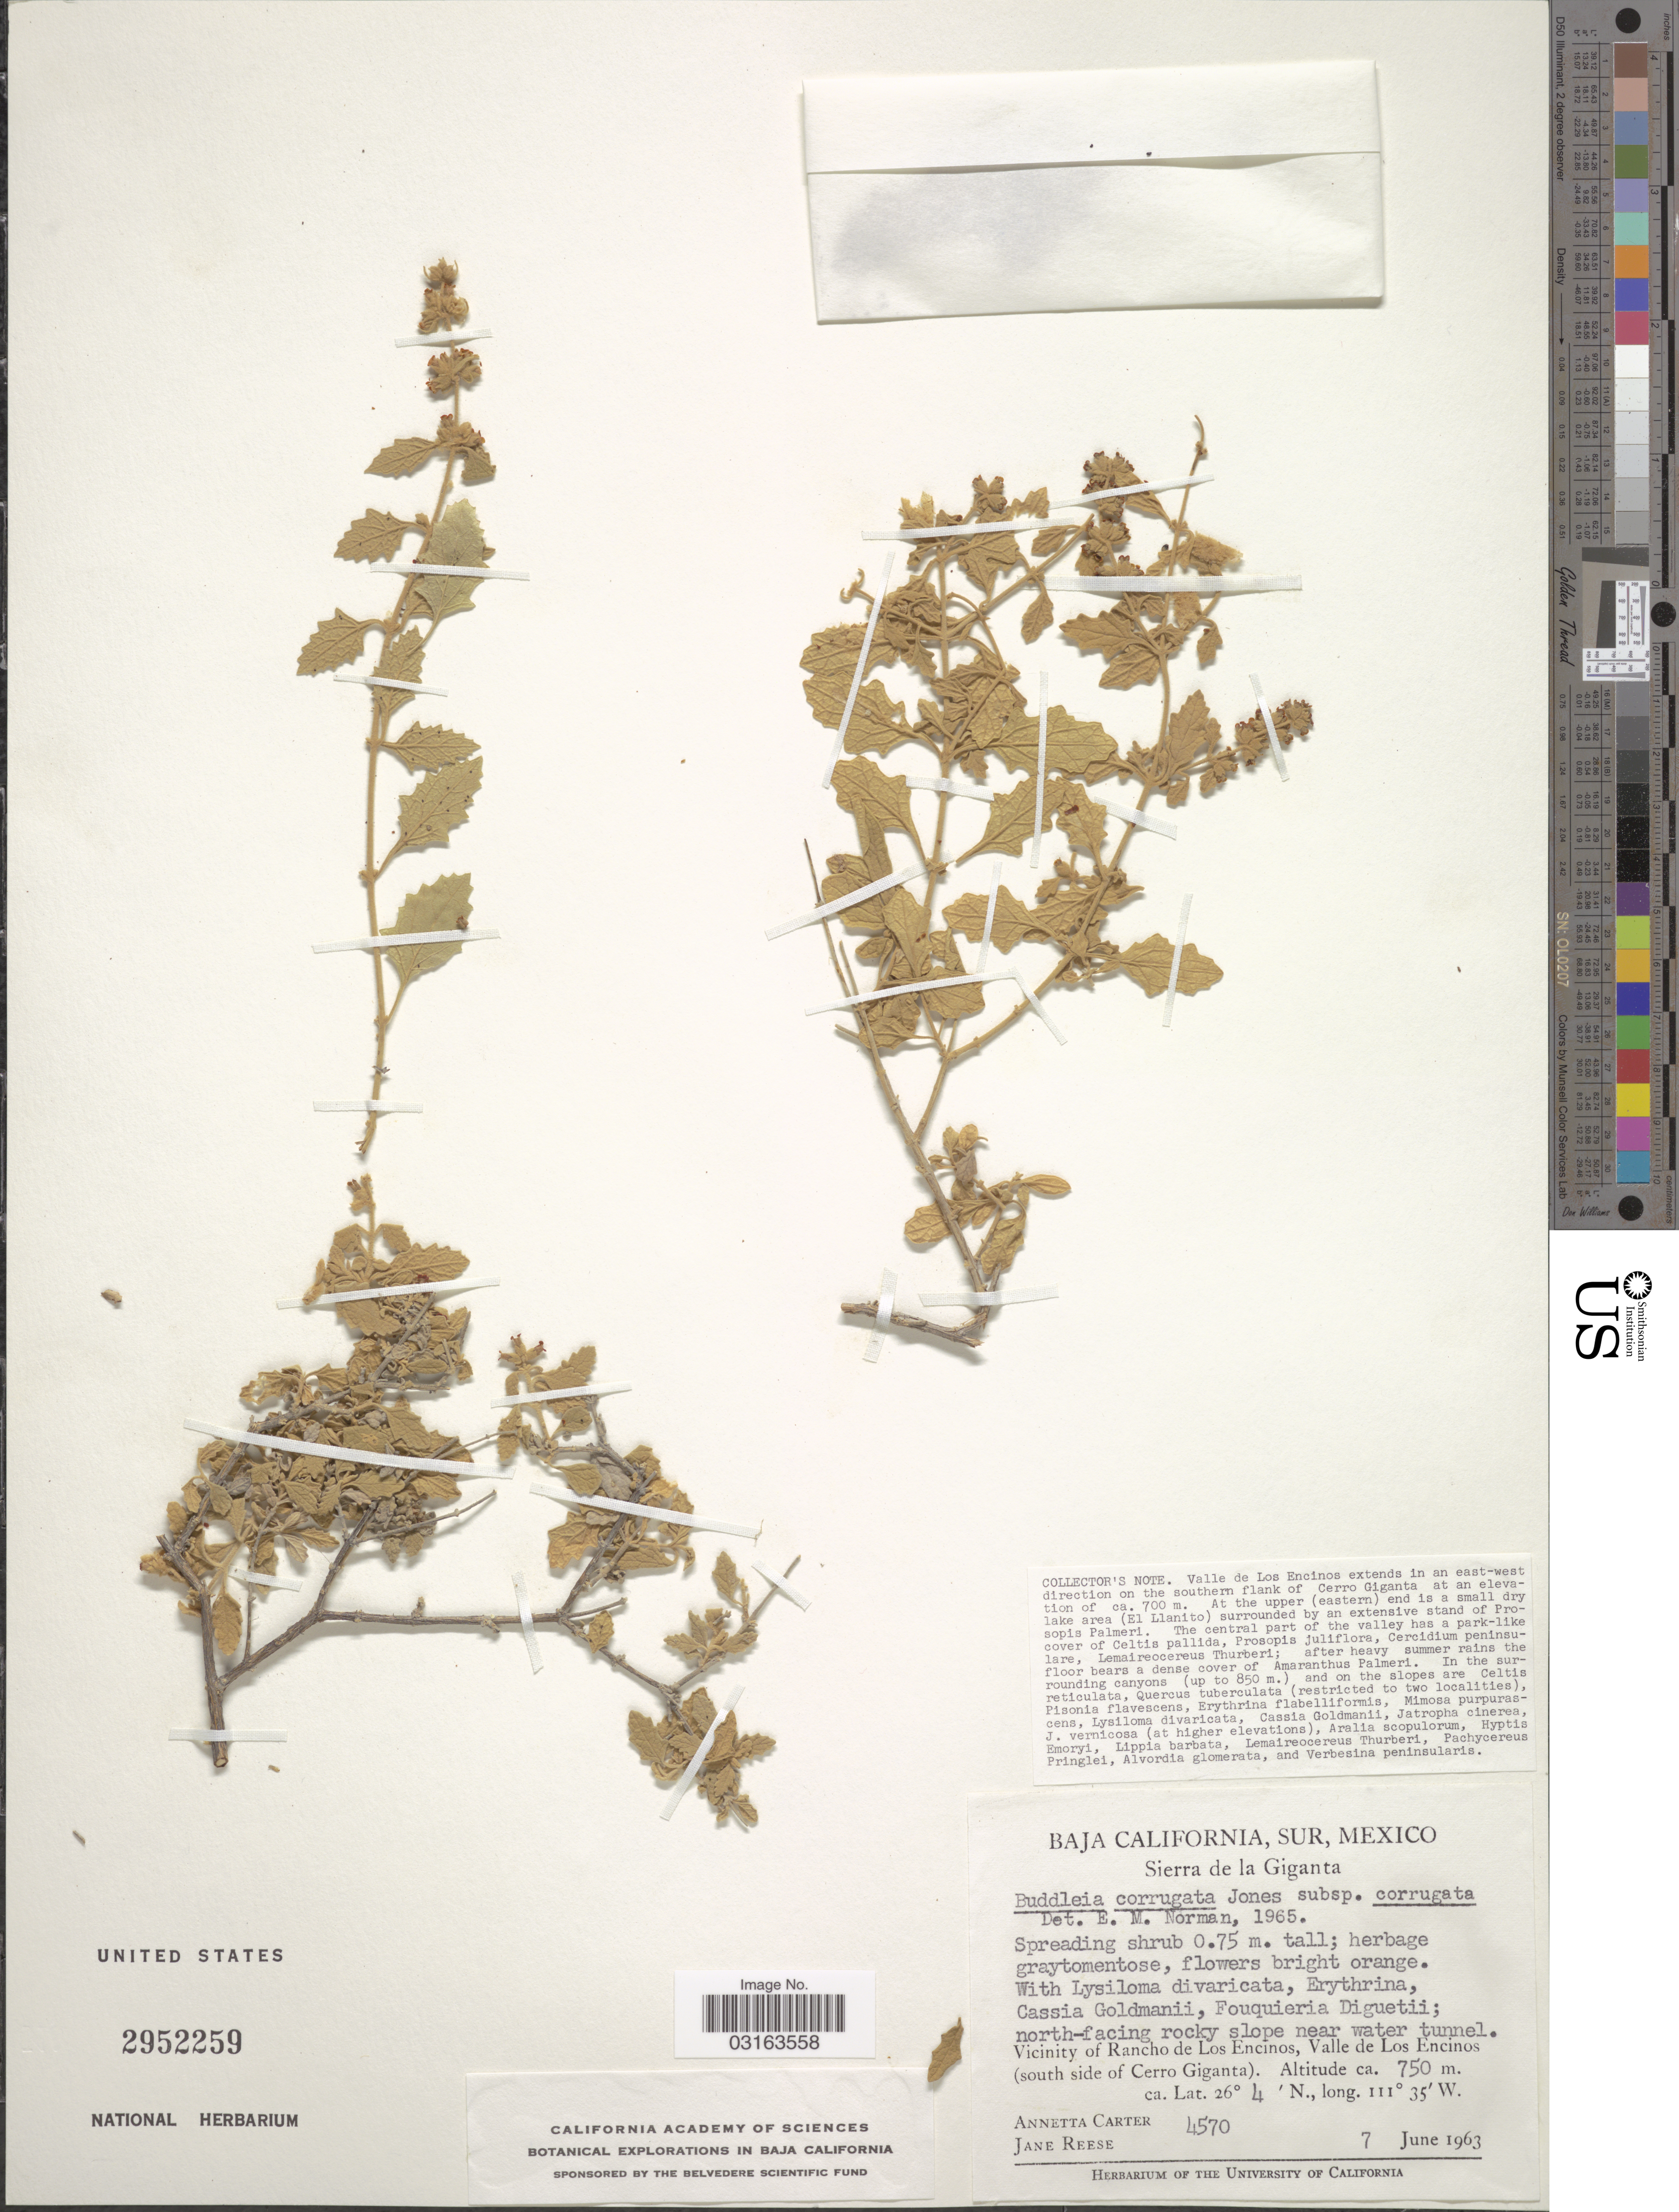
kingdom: Plantae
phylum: Tracheophyta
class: Magnoliopsida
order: Lamiales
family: Scrophulariaceae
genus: Buddleja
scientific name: Buddleja corrugata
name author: M.E. Jones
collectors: A. Carter & J. Reese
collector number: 4570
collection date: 1963-06-07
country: Mexico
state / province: Baja California Sur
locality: Sierra de la Giganta. north-facing rocky slope near water tunnel. Vicinity of Rancho de Los Encinos, Valle de Los Encinos (south side of Cerro Giganta).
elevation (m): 750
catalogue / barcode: US 2952259